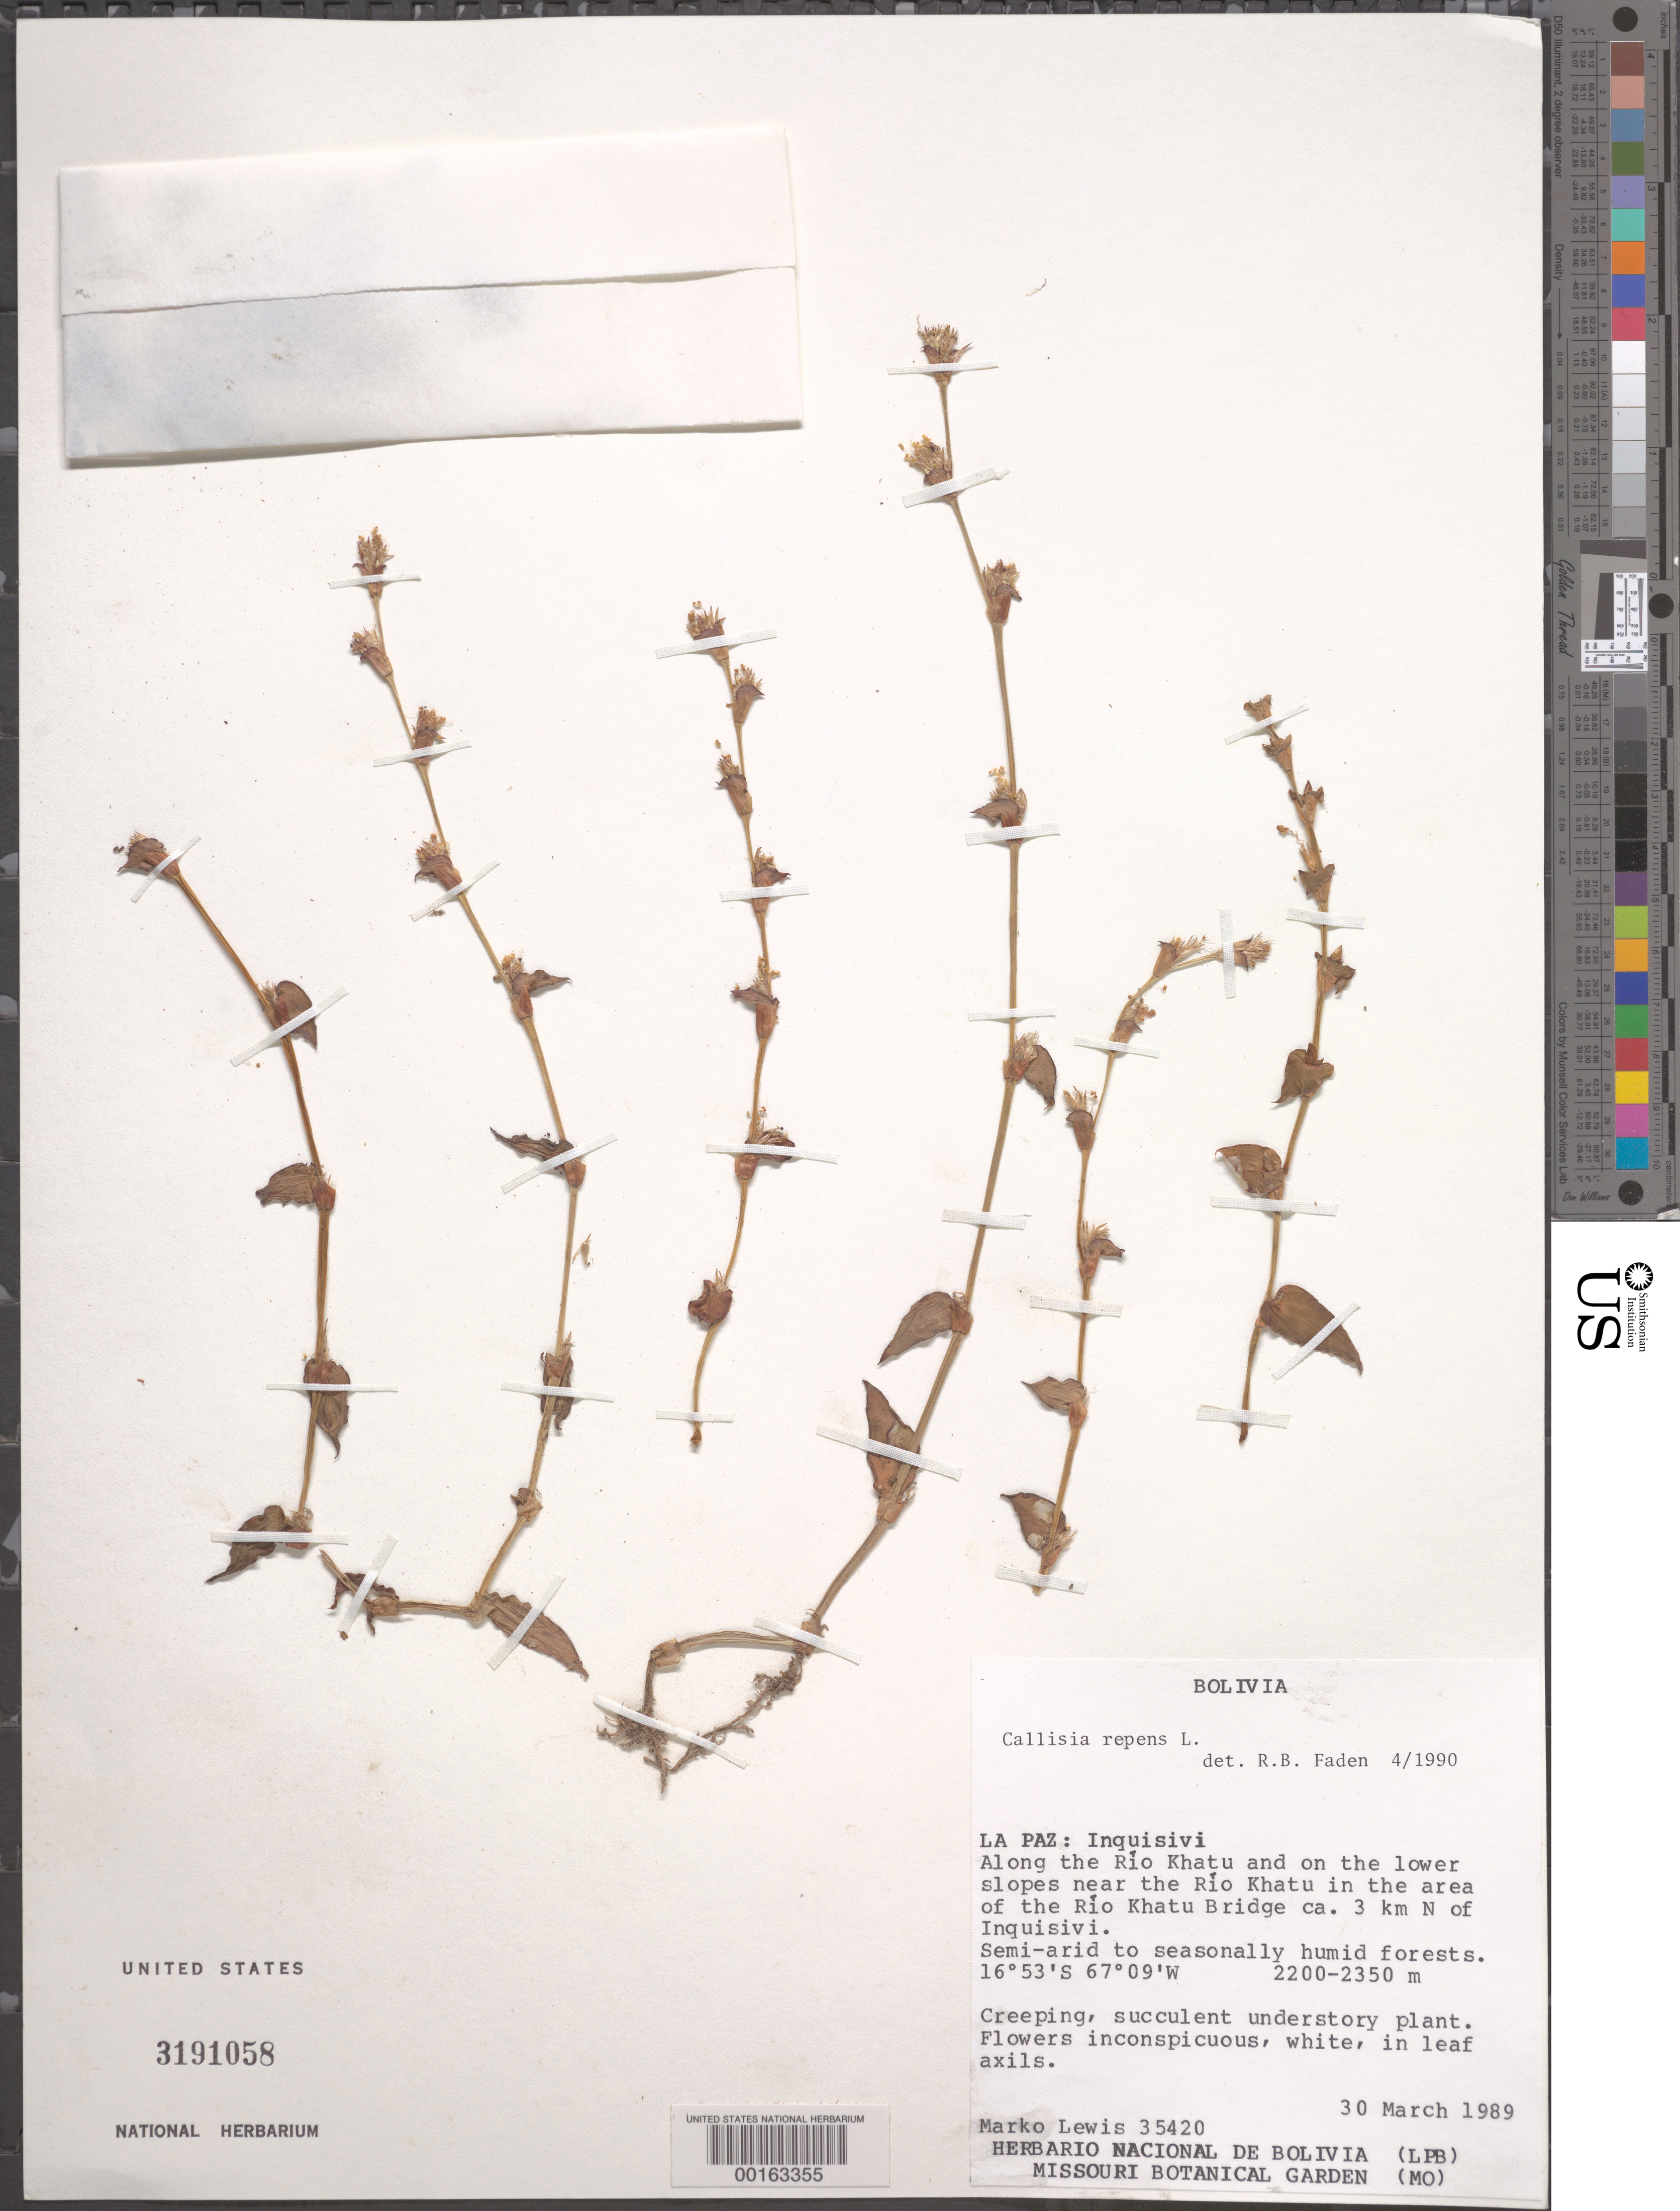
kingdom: Plantae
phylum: Tracheophyta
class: Liliopsida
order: Commelinales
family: Commelinaceae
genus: Callisia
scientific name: Callisia repens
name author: (Jacq.) L.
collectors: M. E. Lewis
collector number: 35420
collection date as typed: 30 Mar 1989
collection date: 1989-03-30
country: Bolivia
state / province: La Paz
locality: Inquisivi, along the Rio Khatu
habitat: Lower slopes near river, semi arid to seasonally humid forests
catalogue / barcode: US 3191058